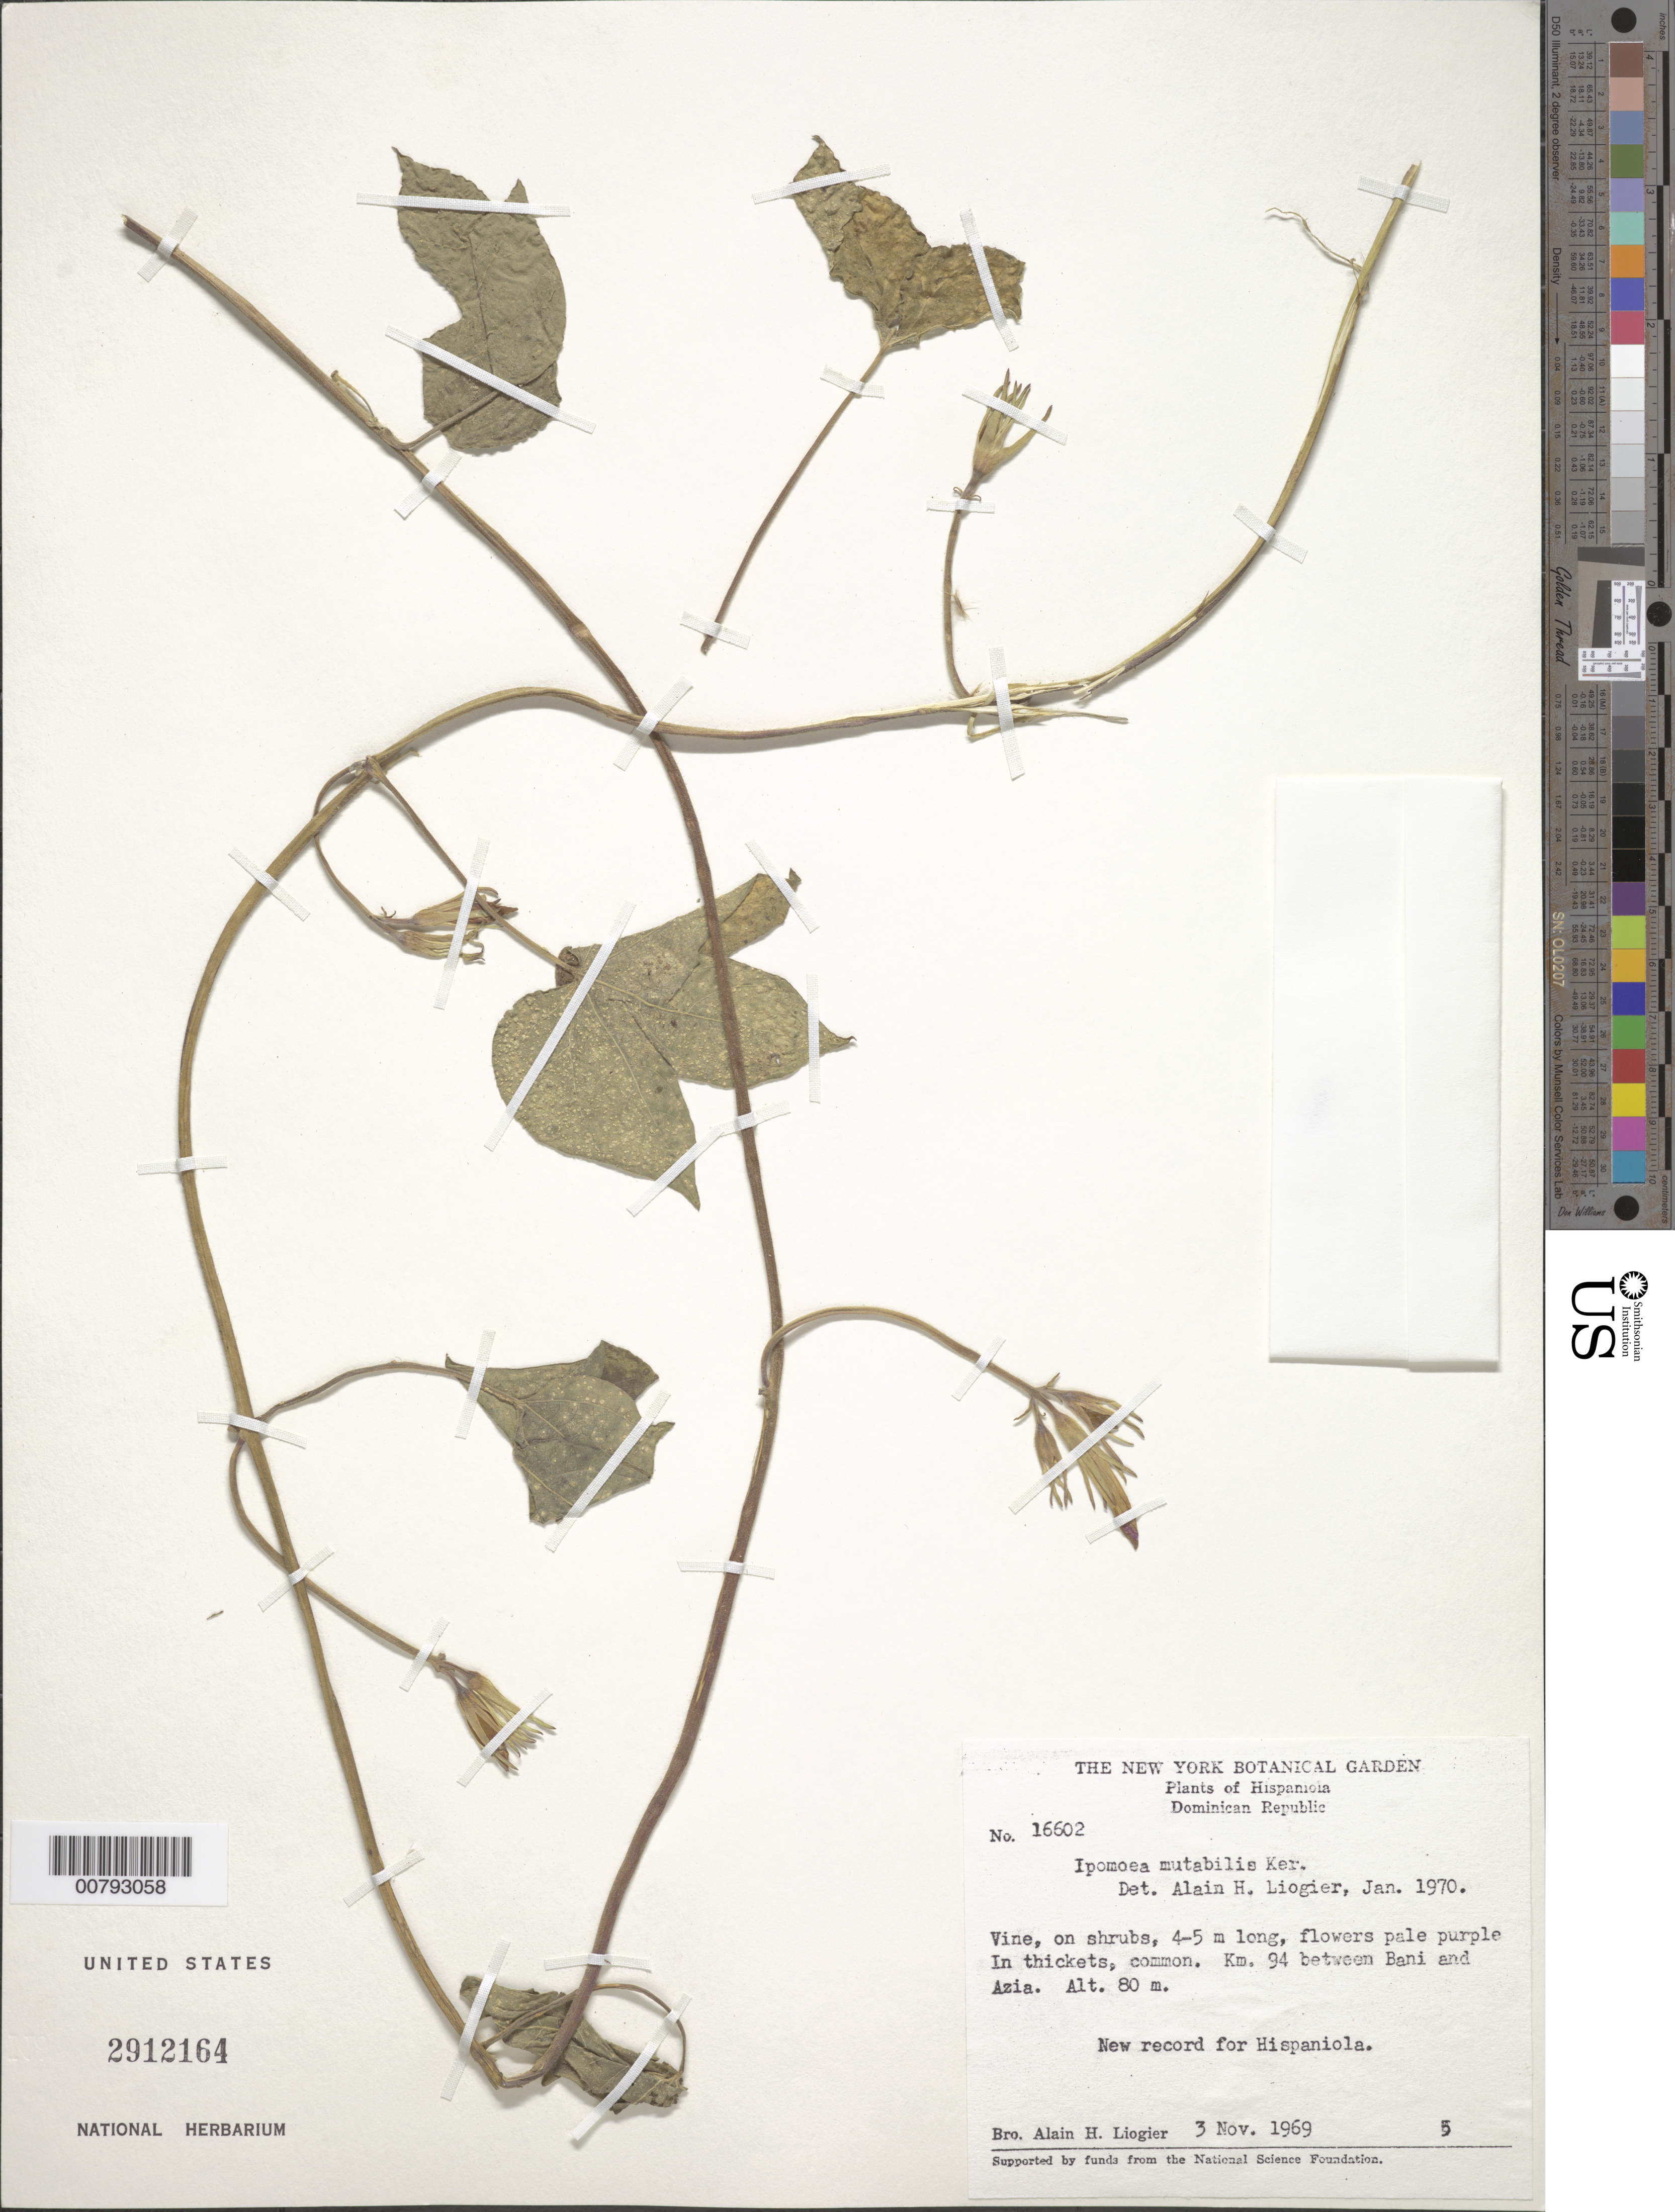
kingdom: Plantae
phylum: Tracheophyta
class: Magnoliopsida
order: Solanales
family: Convolvulaceae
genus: Ipomoea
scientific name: Ipomoea nil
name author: (L.) Roth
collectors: A. H. Liogier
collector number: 16602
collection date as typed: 03 Nov 1969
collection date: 1969-11-03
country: Dominican Republic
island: Hispaniola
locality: Km 94 between Bani and Azia.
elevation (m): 80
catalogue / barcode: US 2912164